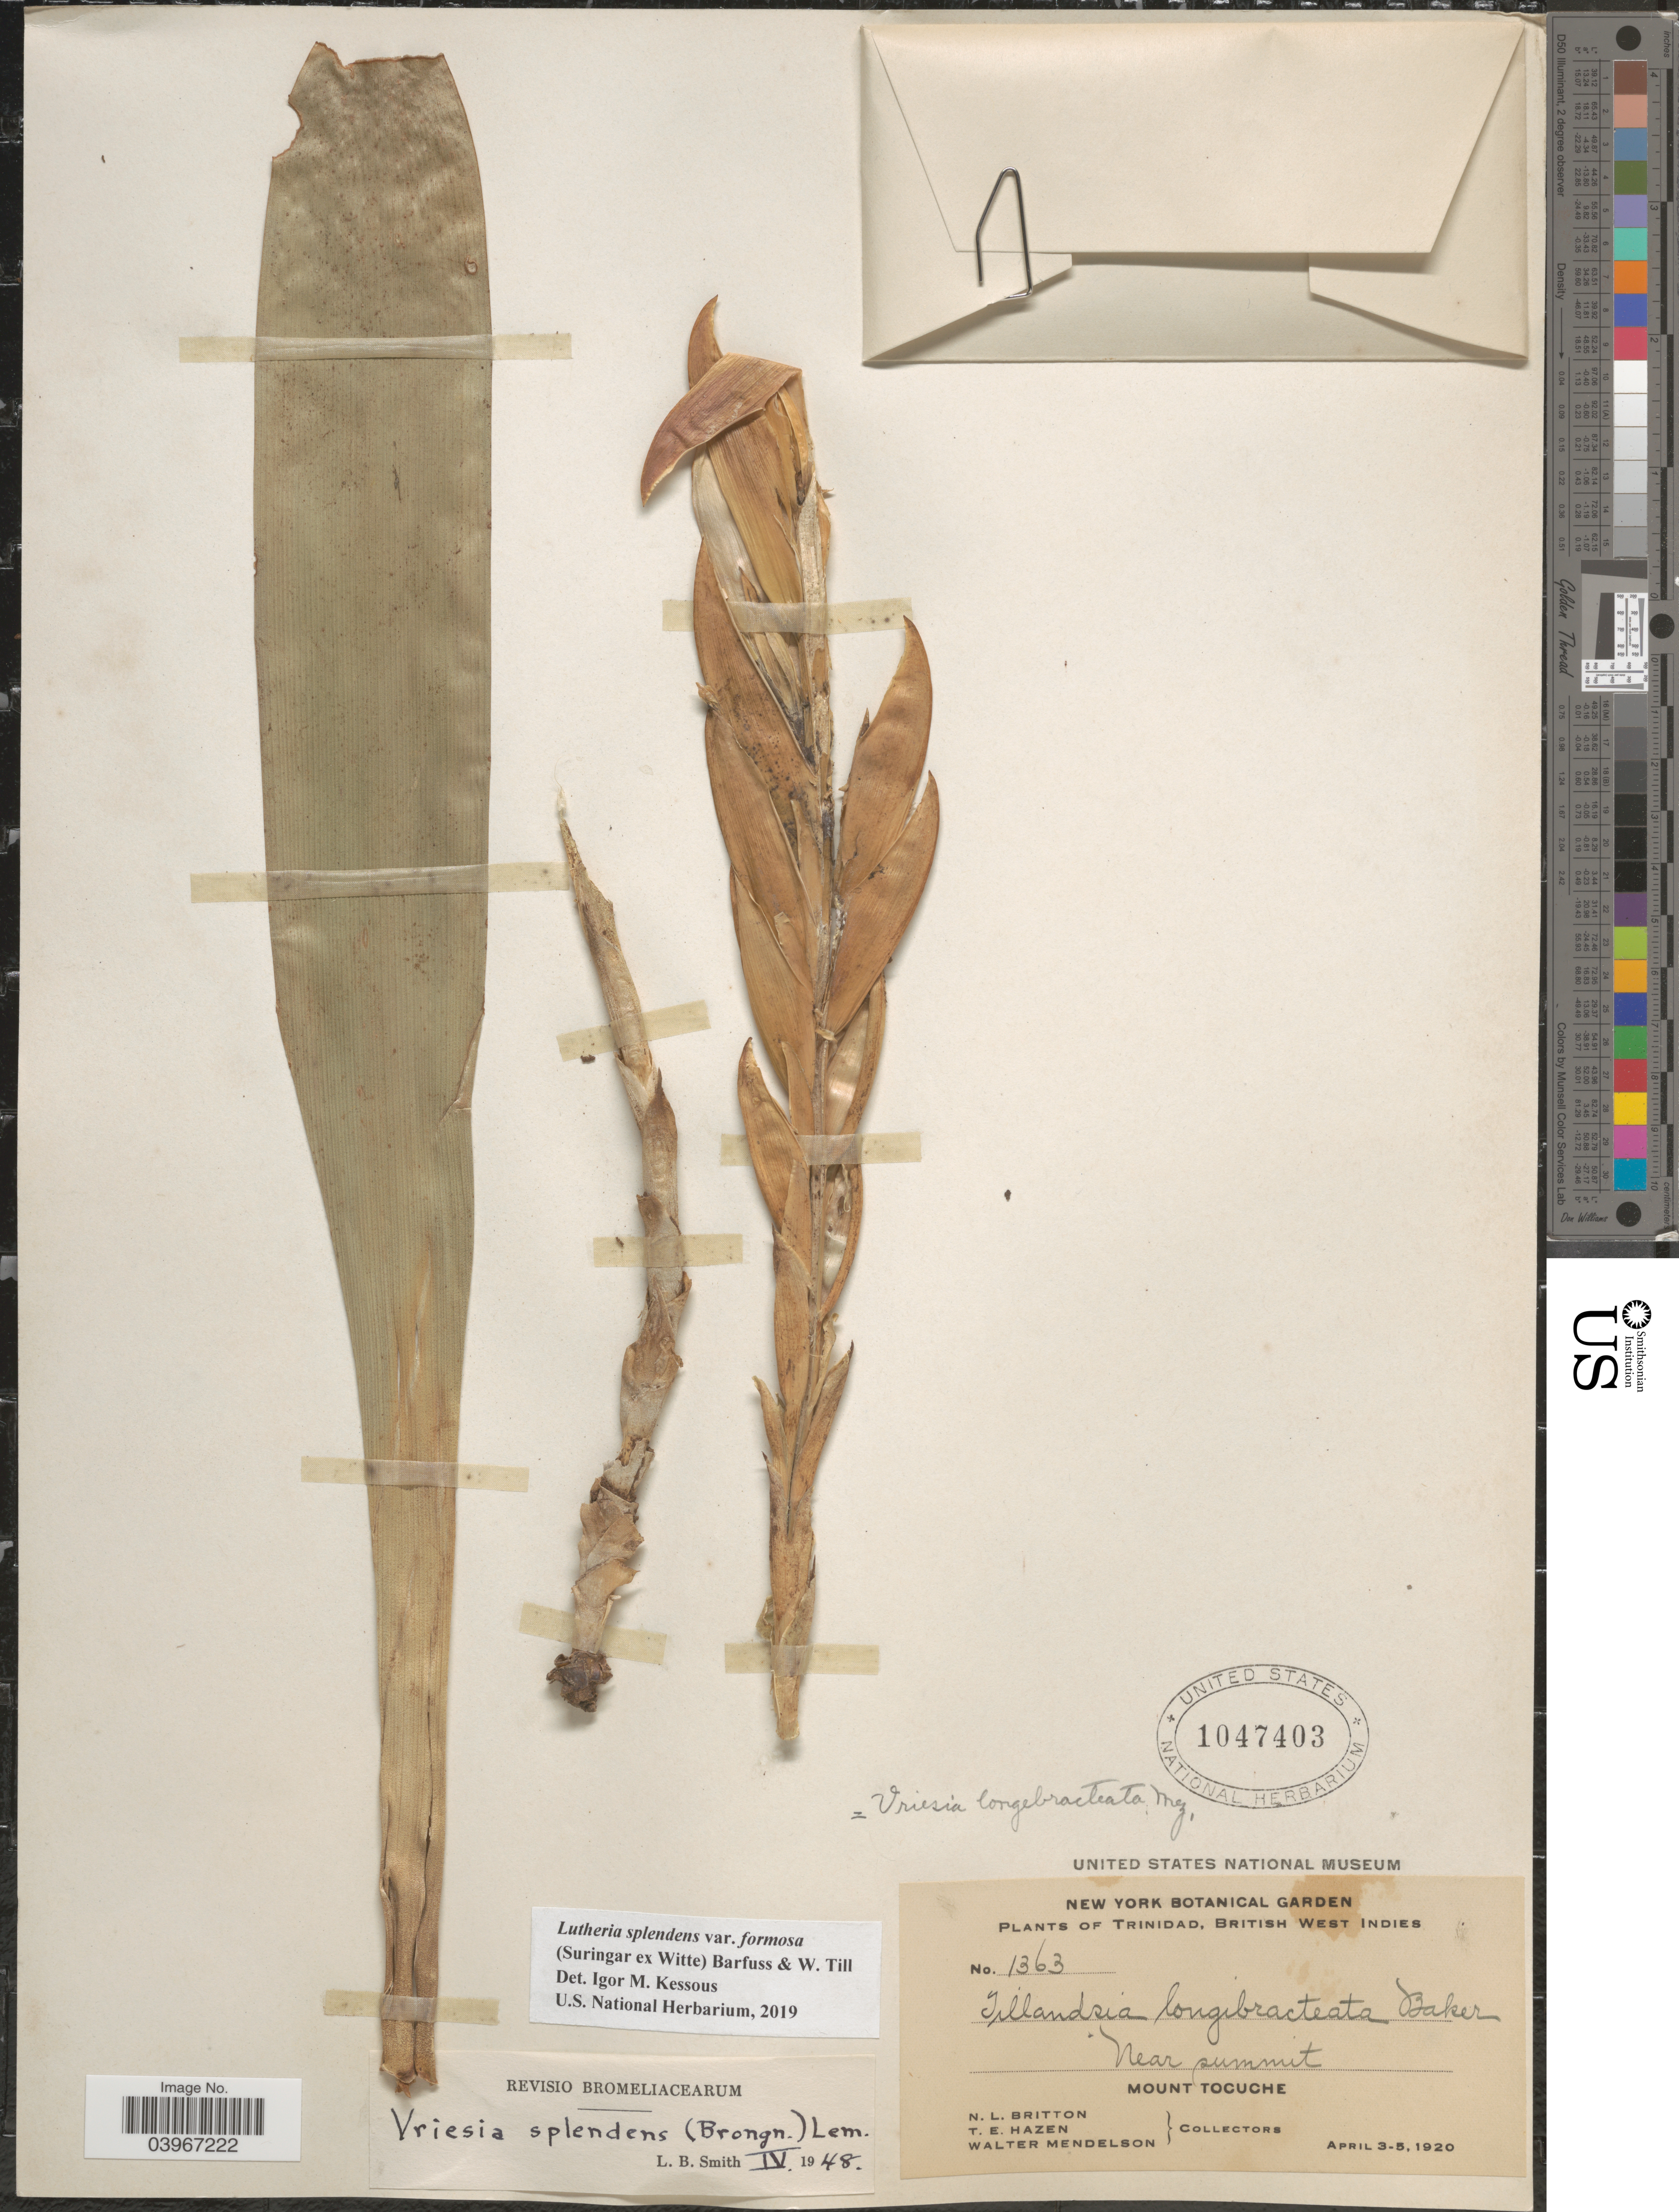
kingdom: Plantae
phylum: Tracheophyta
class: Liliopsida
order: Poales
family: Bromeliaceae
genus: Lutheria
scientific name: Lutheria splendens var. formosa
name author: (Suringar ex Witte) Barfuss & W. Till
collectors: Mrs. N. L. Britton, T. E. Hazen & W. Mendelson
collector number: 1363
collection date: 1920-04-03/1920-04-05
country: Trinidad and Tobago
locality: Trinidad, British West Indies. Near summit, Mount Tocuche.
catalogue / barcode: US 1047403